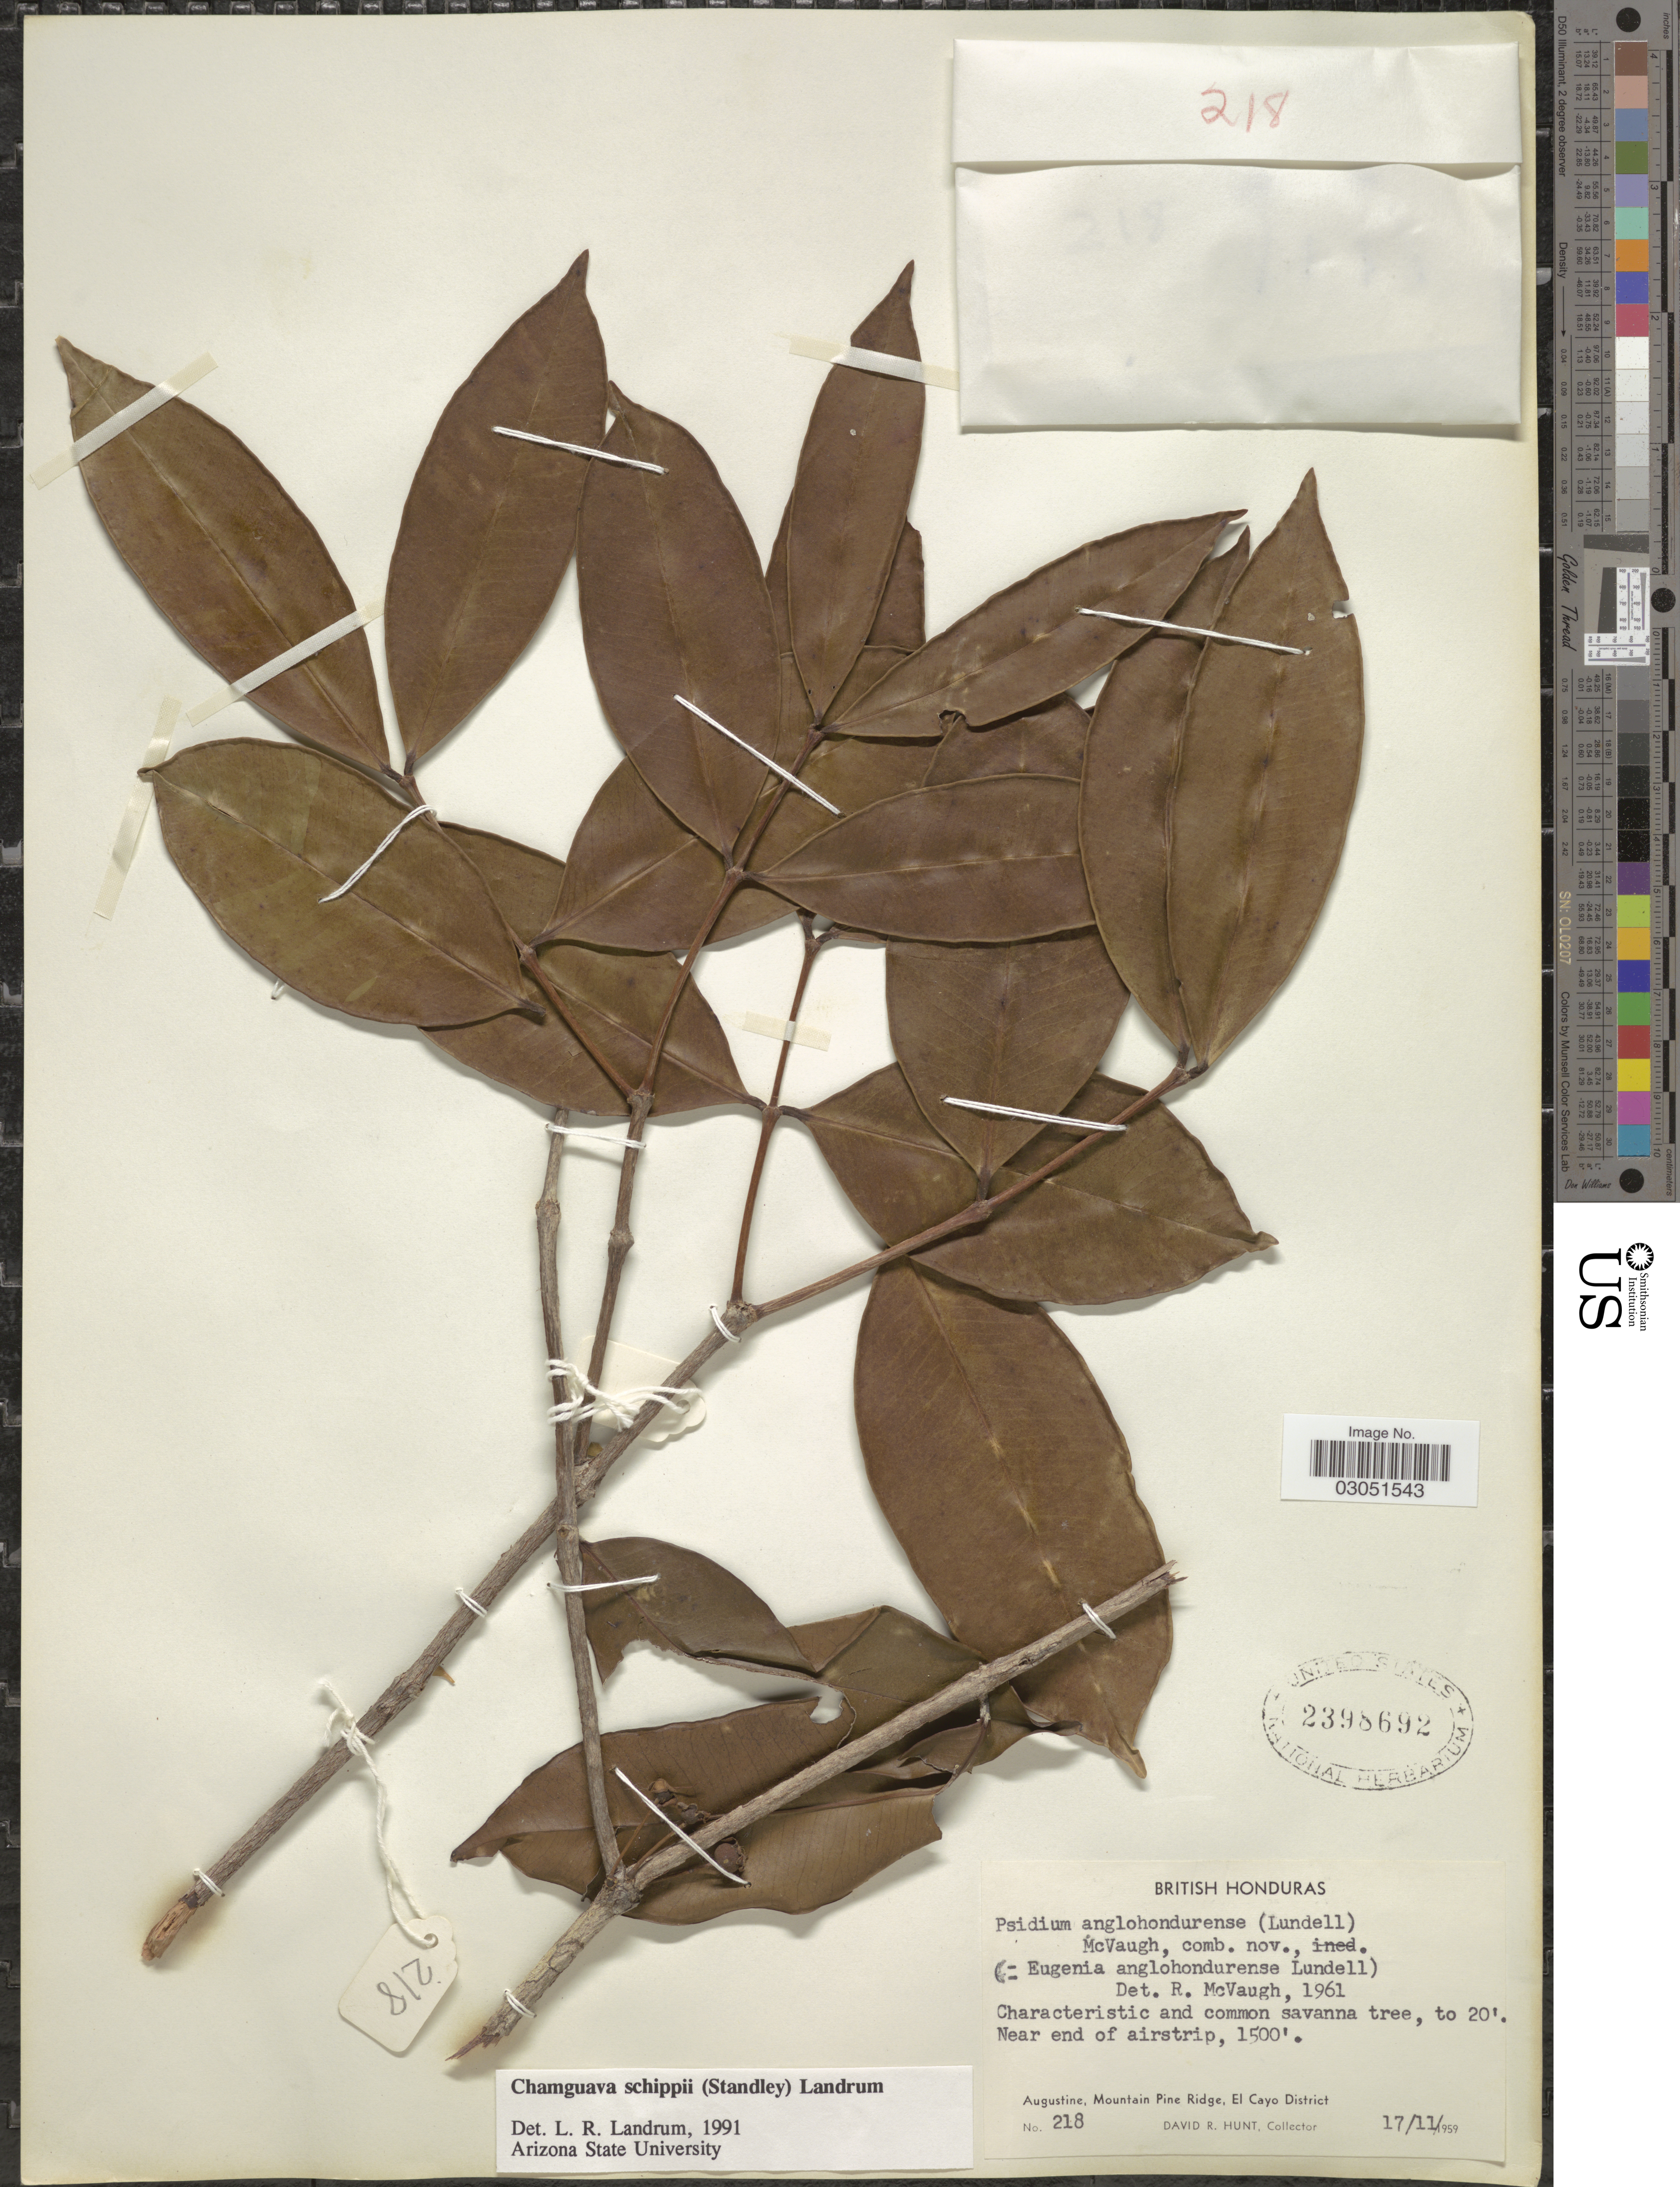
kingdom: Plantae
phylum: Tracheophyta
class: Magnoliopsida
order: Myrtales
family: Myrtaceae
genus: Chamguava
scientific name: Chamguava schippii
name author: (Standl.) Landrum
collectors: D. Hunt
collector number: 218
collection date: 1959-11-17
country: Belize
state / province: Cayo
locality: British Honduras, Near end of airstrip, Augustine, Mountain Pine Ridge, El Cayo District.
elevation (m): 457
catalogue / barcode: US 2398692